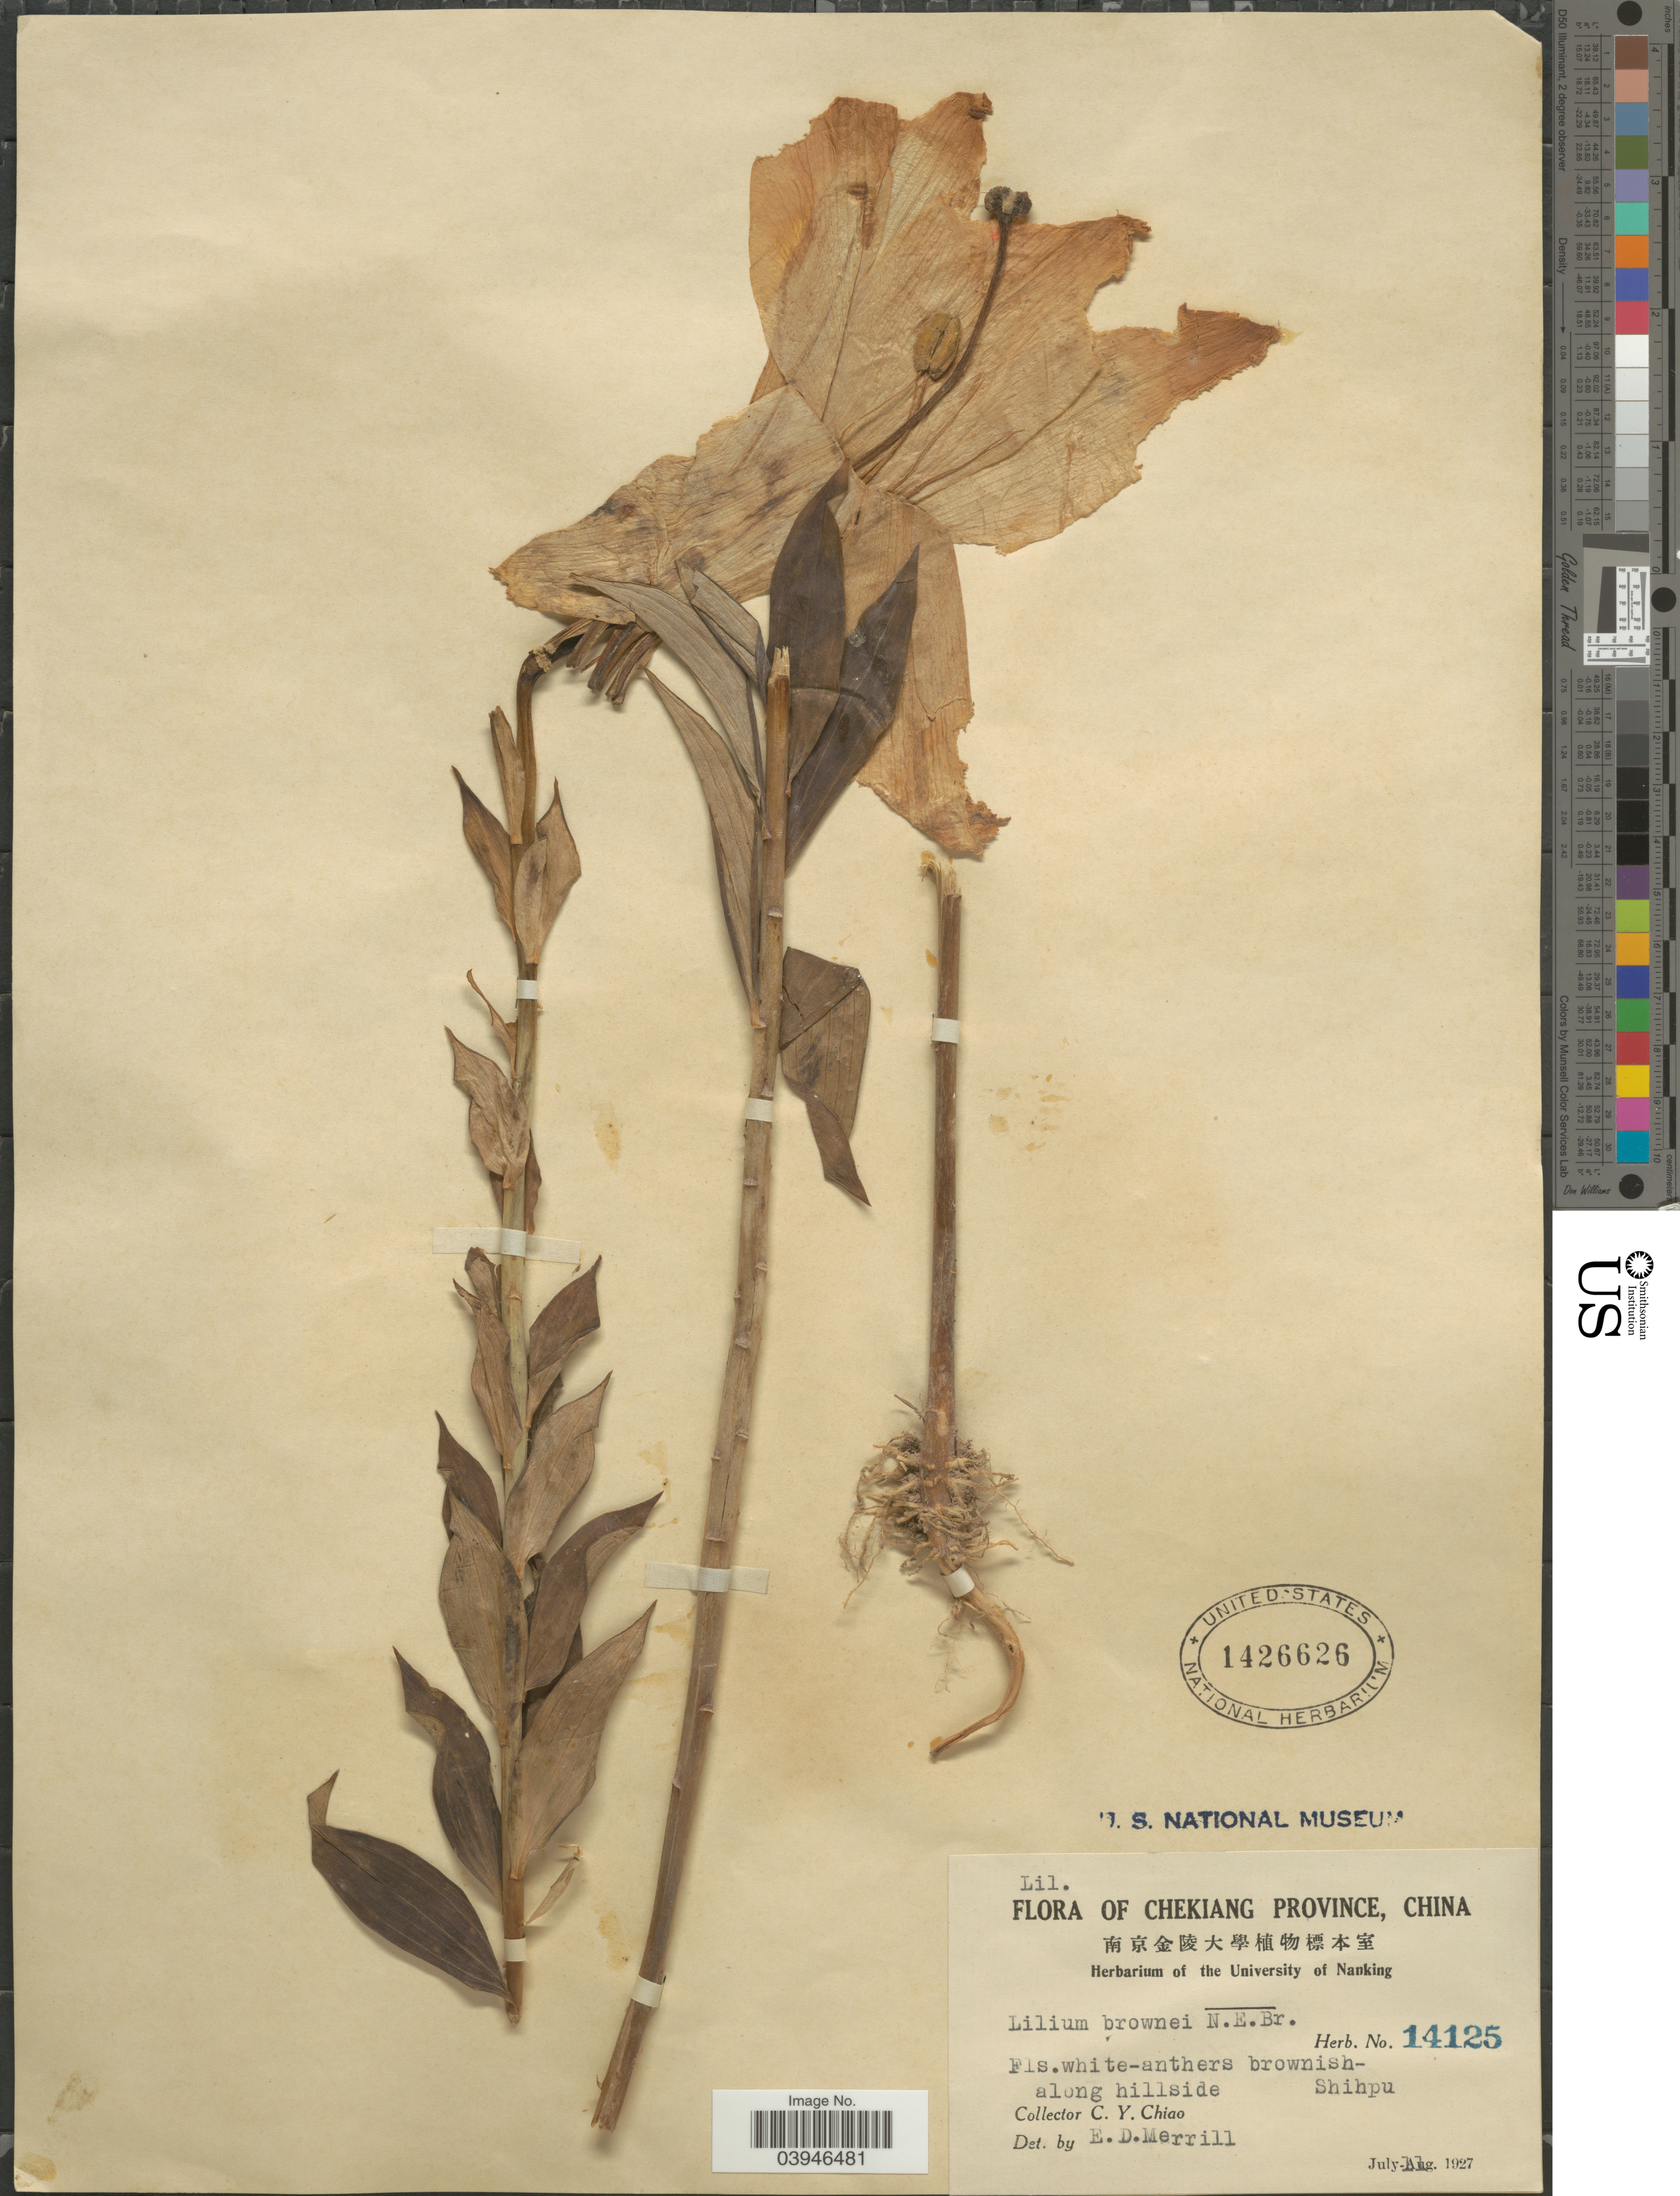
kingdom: Plantae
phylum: Tracheophyta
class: Liliopsida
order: Liliales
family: Liliaceae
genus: Lilium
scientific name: Lilium brownii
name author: F.E. Br. ex Miellez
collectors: C. Y. Chiao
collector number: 14125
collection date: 1927-07-11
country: China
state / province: Zhejiang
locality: Chekiang Province. Along hillside, Shihpu.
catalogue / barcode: US 1426626